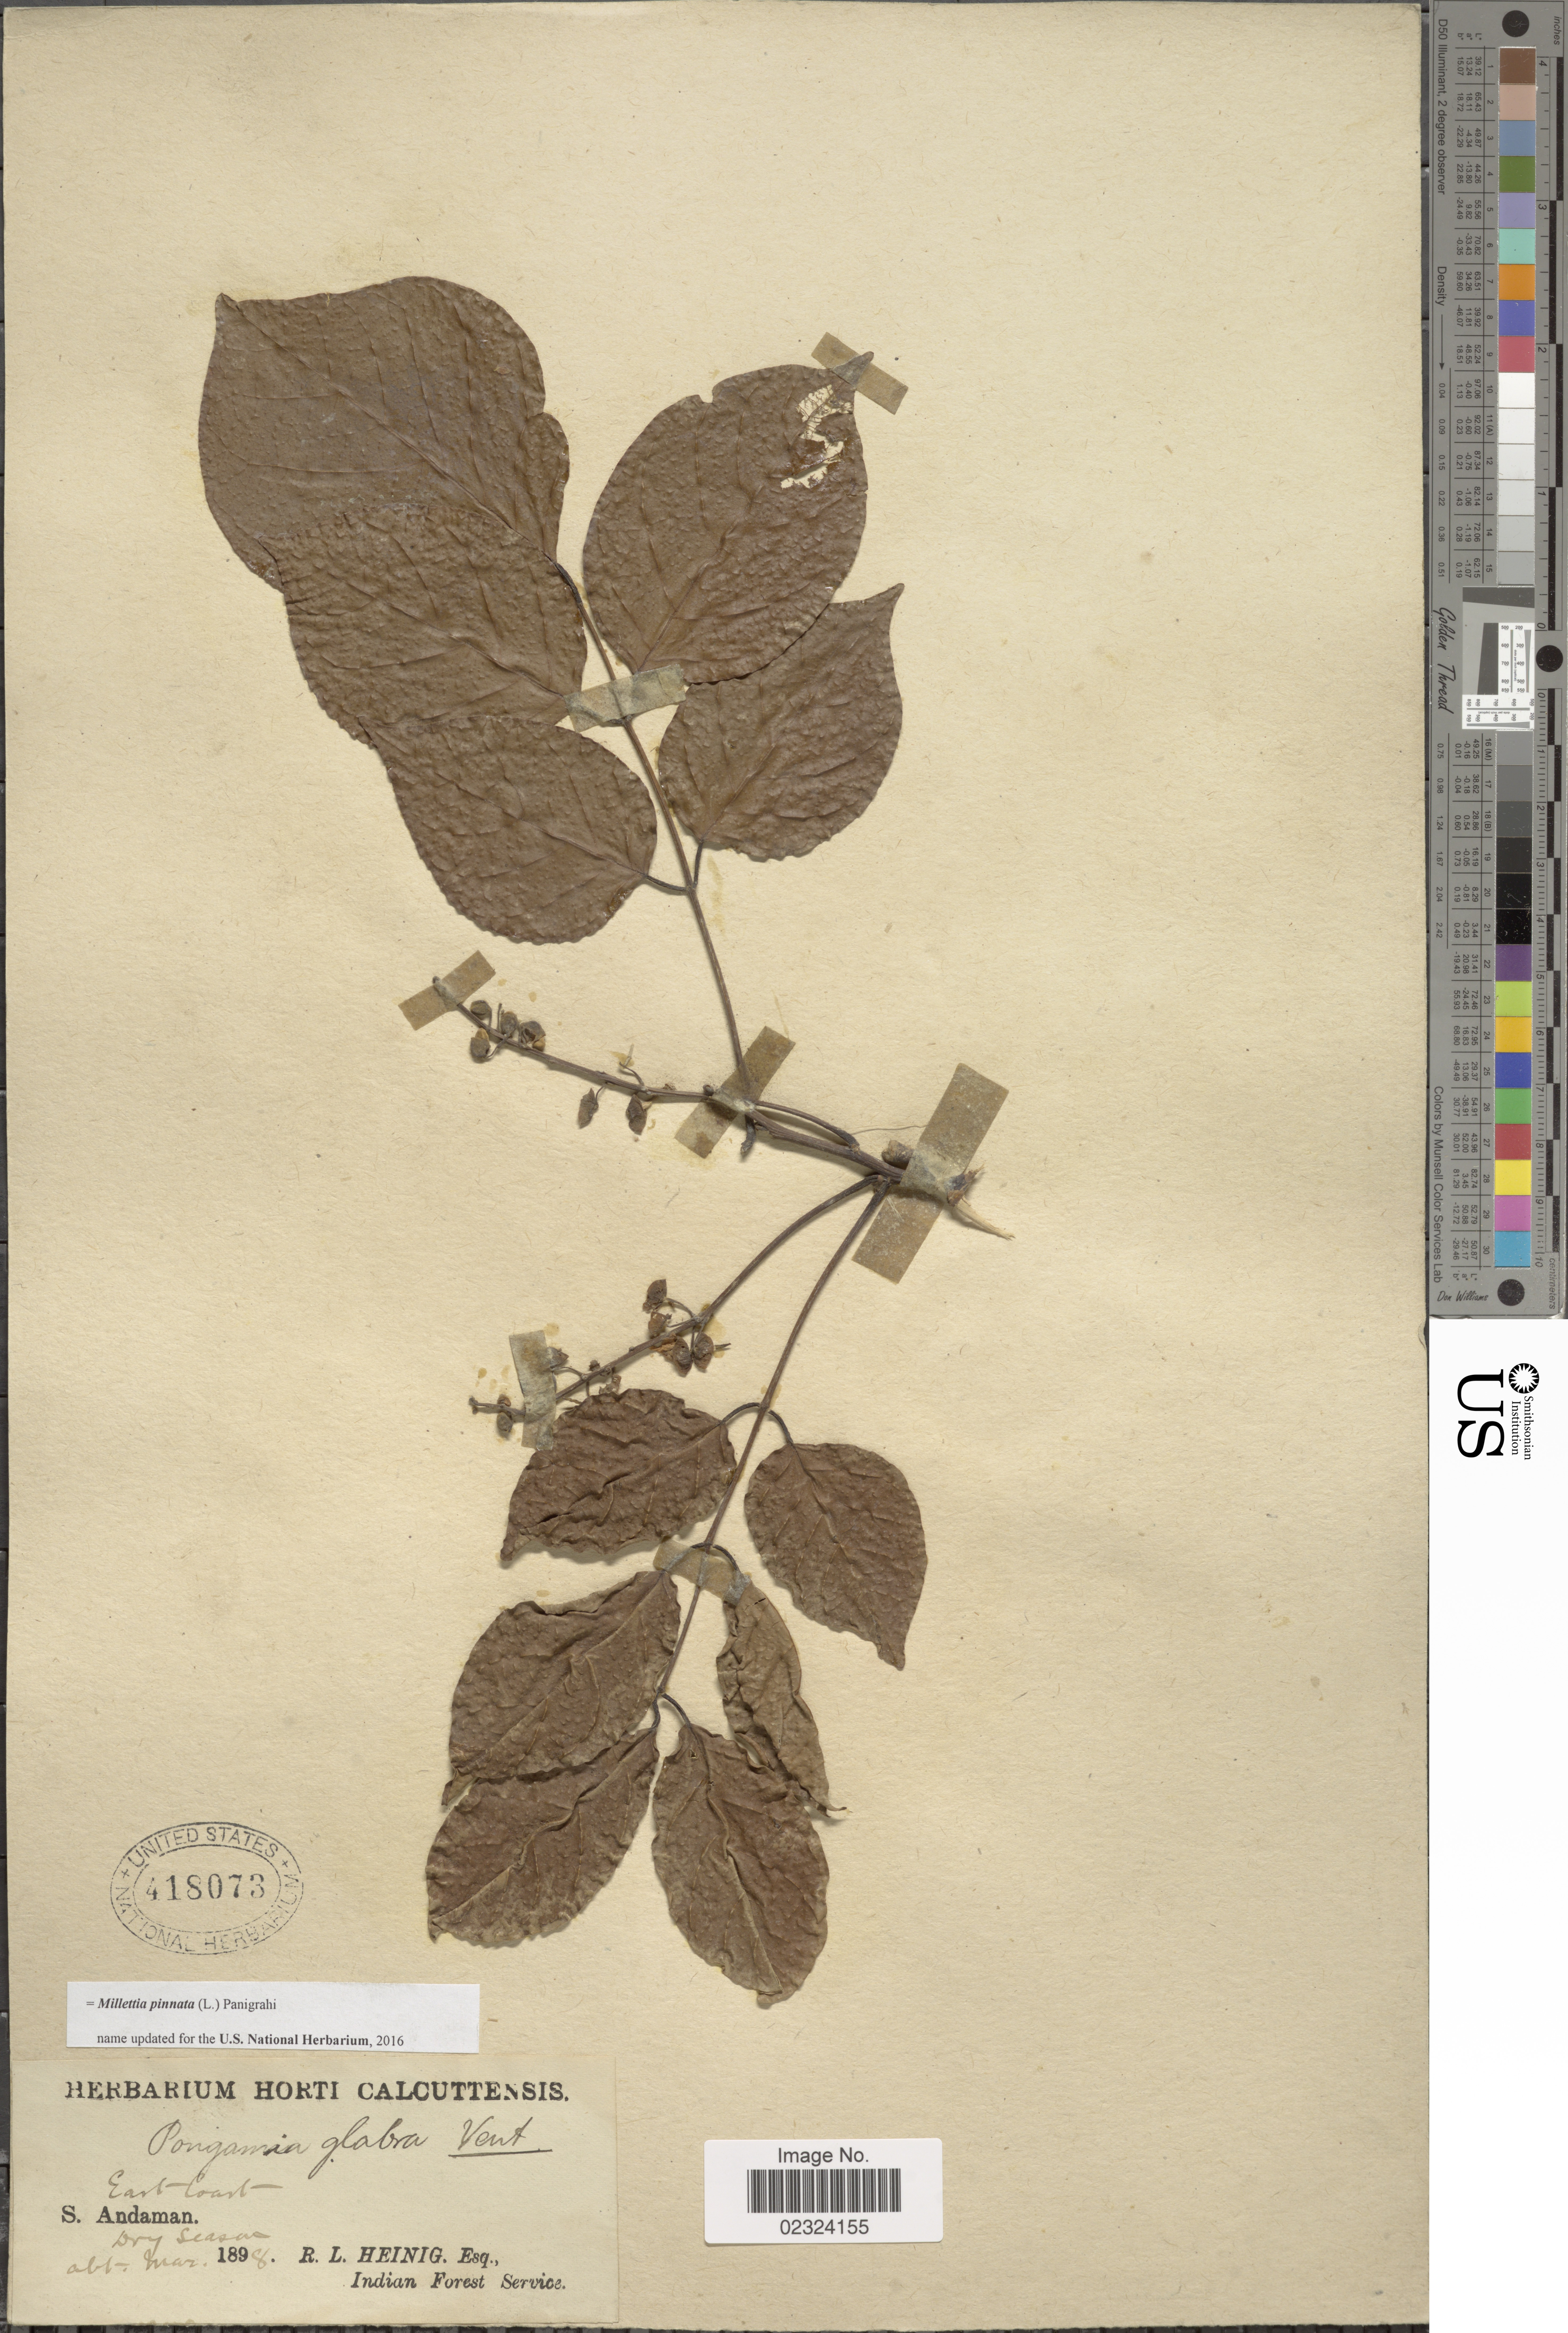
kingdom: Plantae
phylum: Tracheophyta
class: Magnoliopsida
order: Fabales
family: Fabaceae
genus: Millettia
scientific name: Millettia pinnata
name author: (L.) Panigrahi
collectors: R. Heinig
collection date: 1898-03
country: India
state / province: Andaman and Nicobar Islands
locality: East Coast. S, Andaman. Dry season.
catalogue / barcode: US 418073